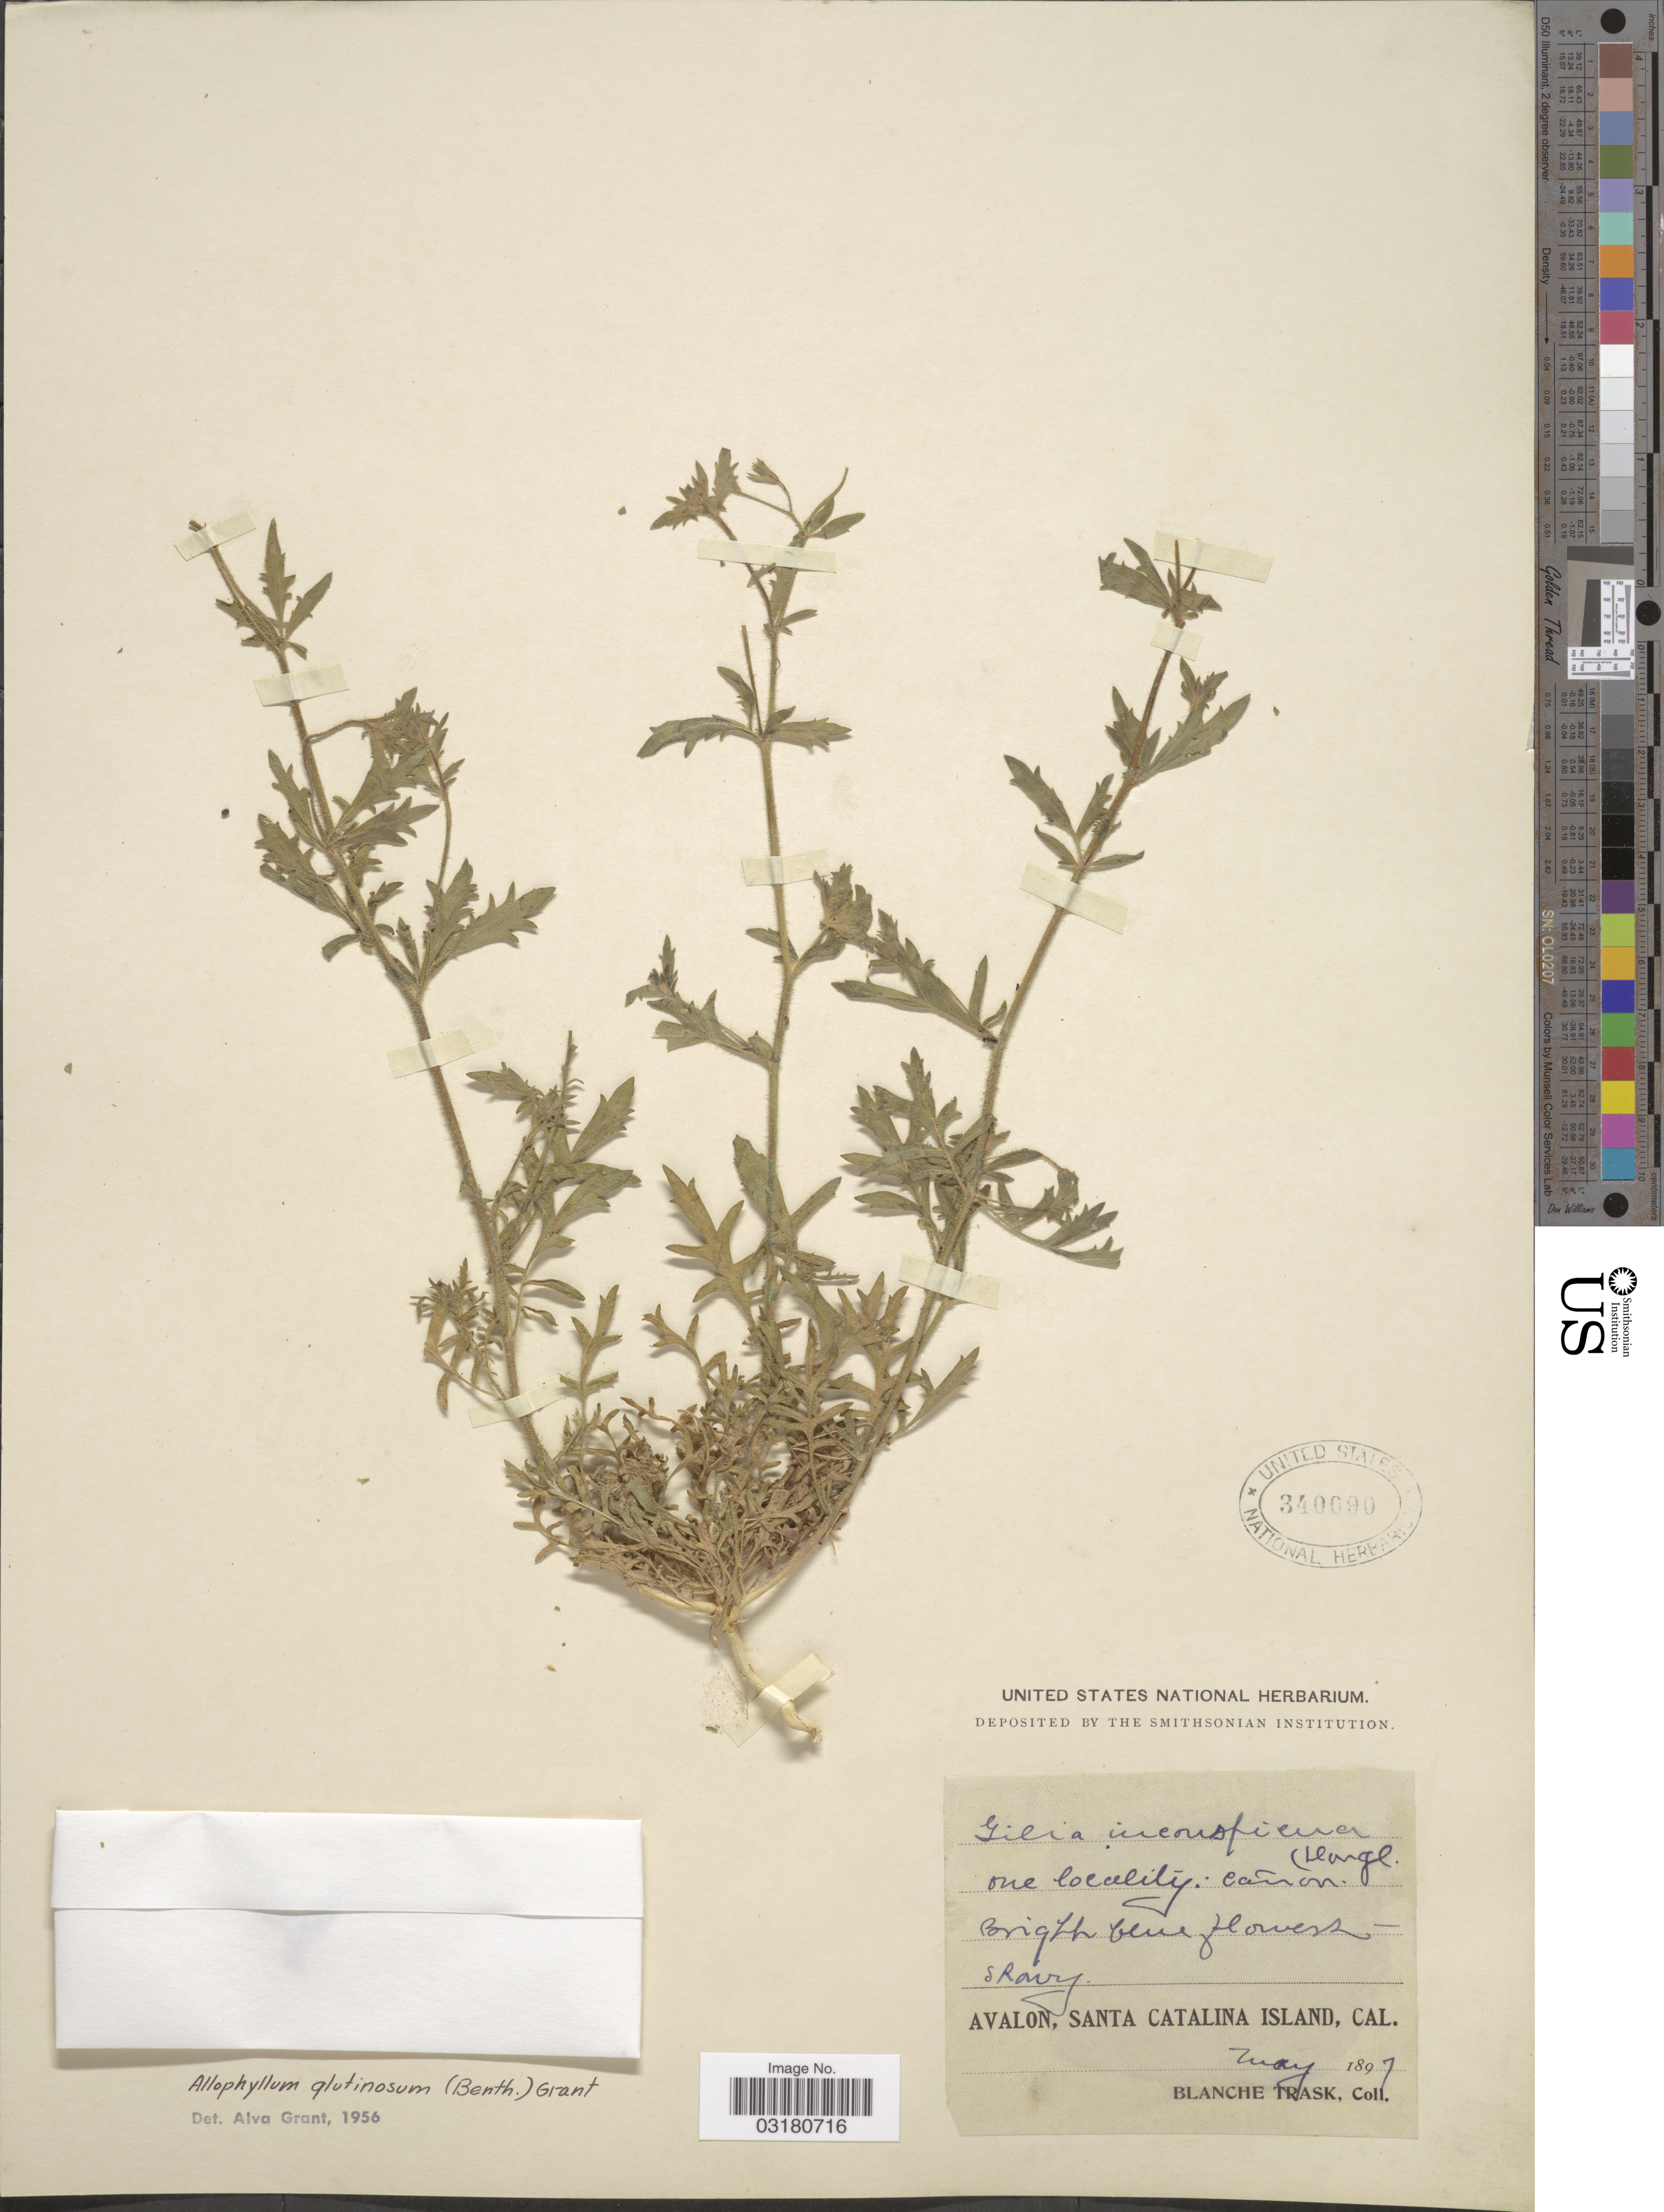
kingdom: Plantae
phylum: Tracheophyta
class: Magnoliopsida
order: Ericales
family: Polemoniaceae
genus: Allophyllum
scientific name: Allophyllum glutinosum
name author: (Benth.) A.D. Grant & V.E. Grant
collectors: B. Trask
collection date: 1897-05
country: United States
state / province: California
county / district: Los Angeles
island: Santa Catalina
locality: Avalon, Santa Catalina Island, Cal.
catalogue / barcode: US 340090